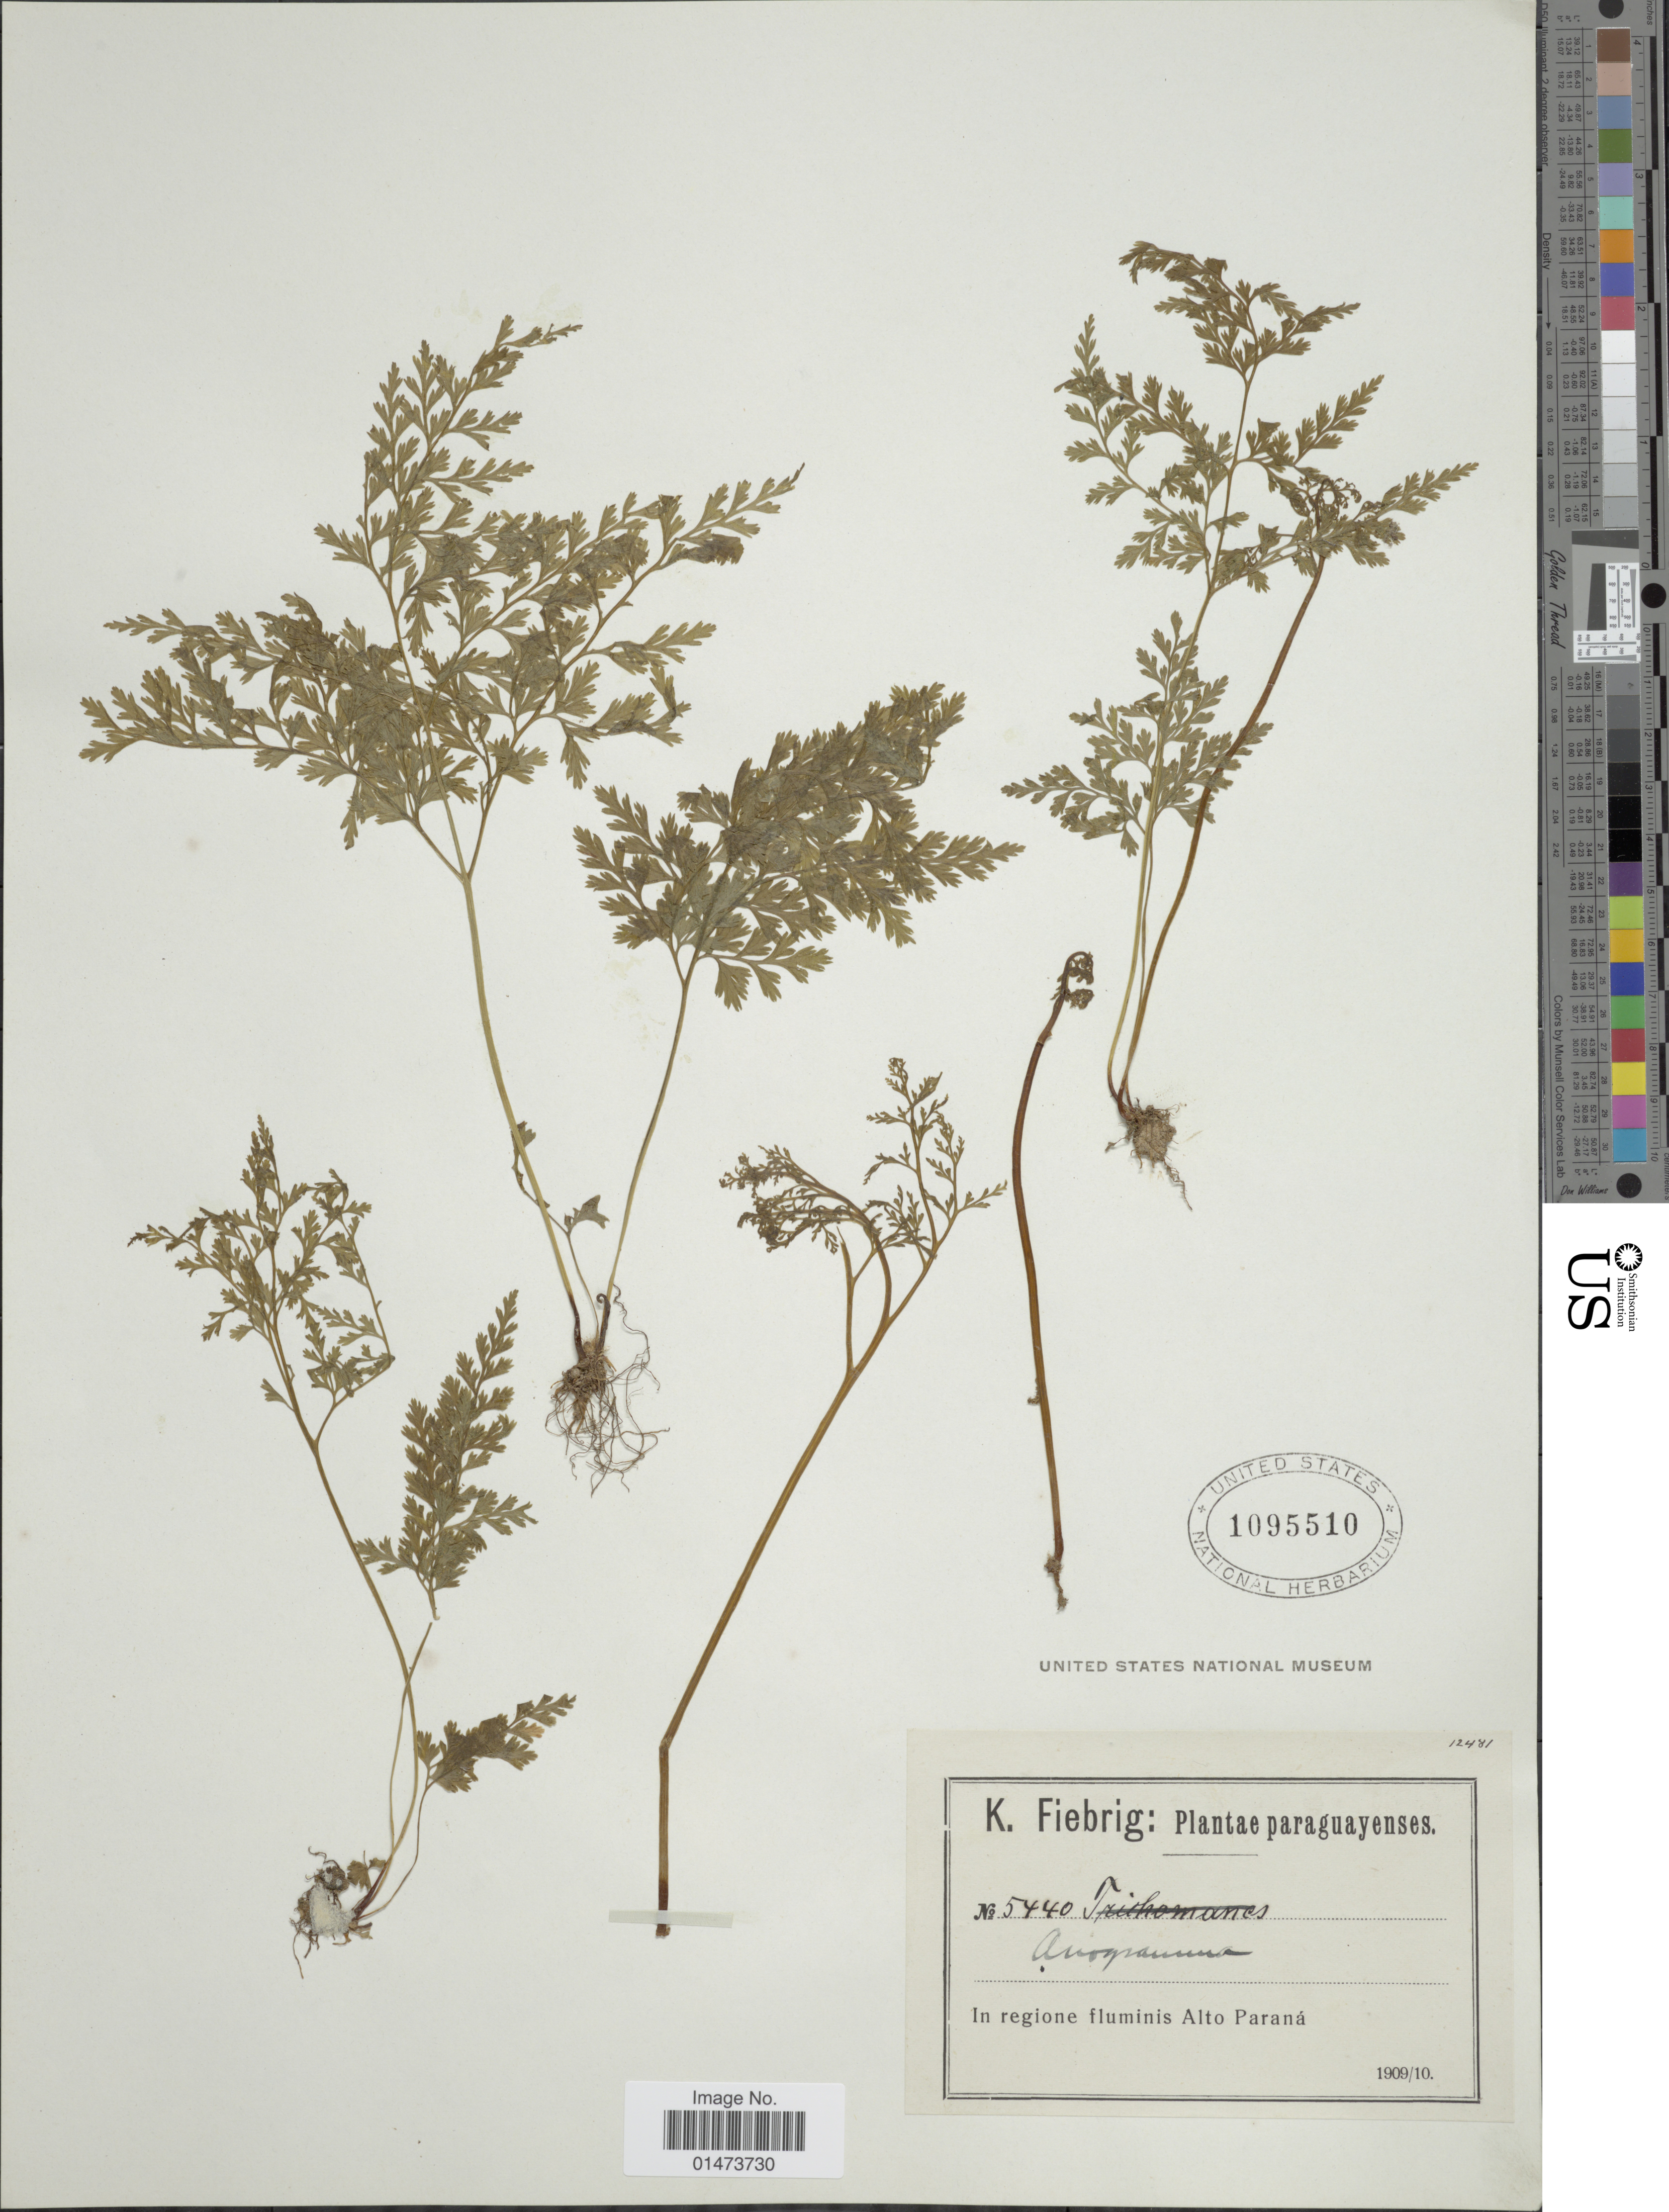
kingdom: Plantae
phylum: Tracheophyta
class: Polypodiopsida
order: Polypodiales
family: Pteridaceae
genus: Anogramma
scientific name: Anogramma chaerophylla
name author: (Desv.) Link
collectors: K. Fiebrig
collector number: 5440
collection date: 1909/1910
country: Paraguay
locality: In regione fluminis Alto Paraná.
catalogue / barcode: US 1095510